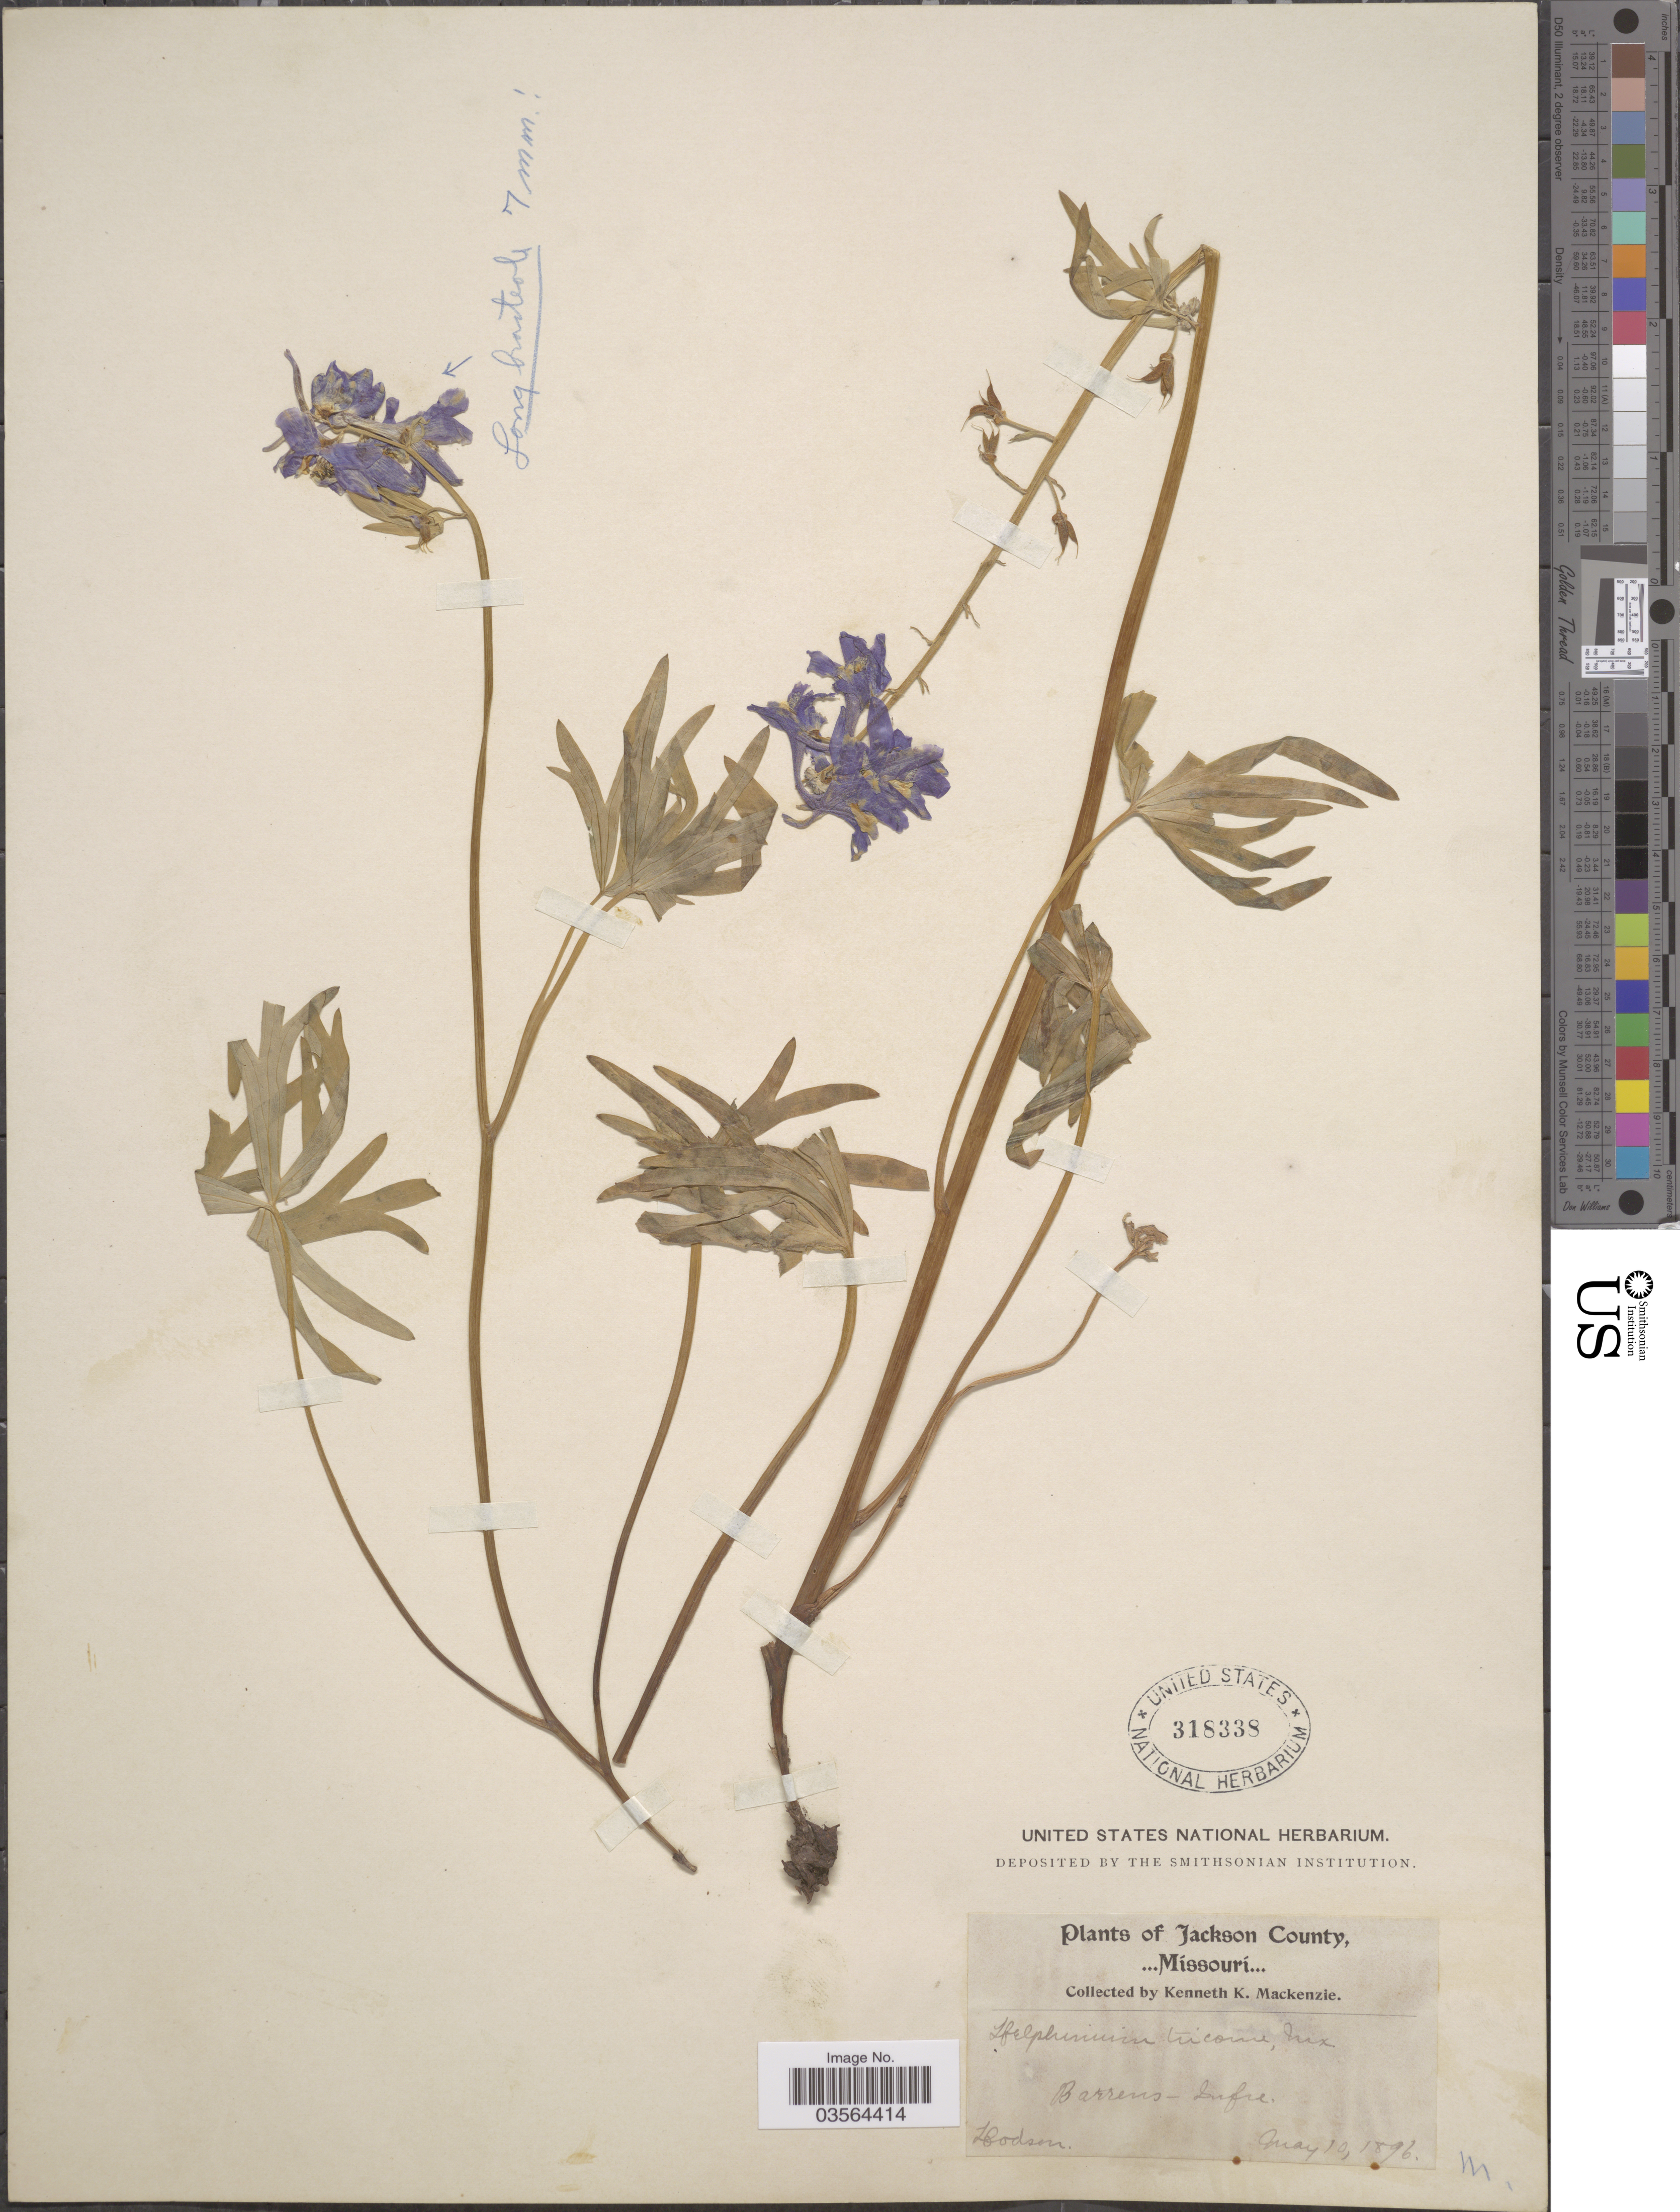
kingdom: Plantae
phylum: Tracheophyta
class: Magnoliopsida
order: Ranunculales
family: Ranunculaceae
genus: Delphinium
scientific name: Delphinium tricorne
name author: Michx.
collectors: K. K. Mackenzie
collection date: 1896-05-10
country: United States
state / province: Missouri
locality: Jackson County. Dodson.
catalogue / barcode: US 318338